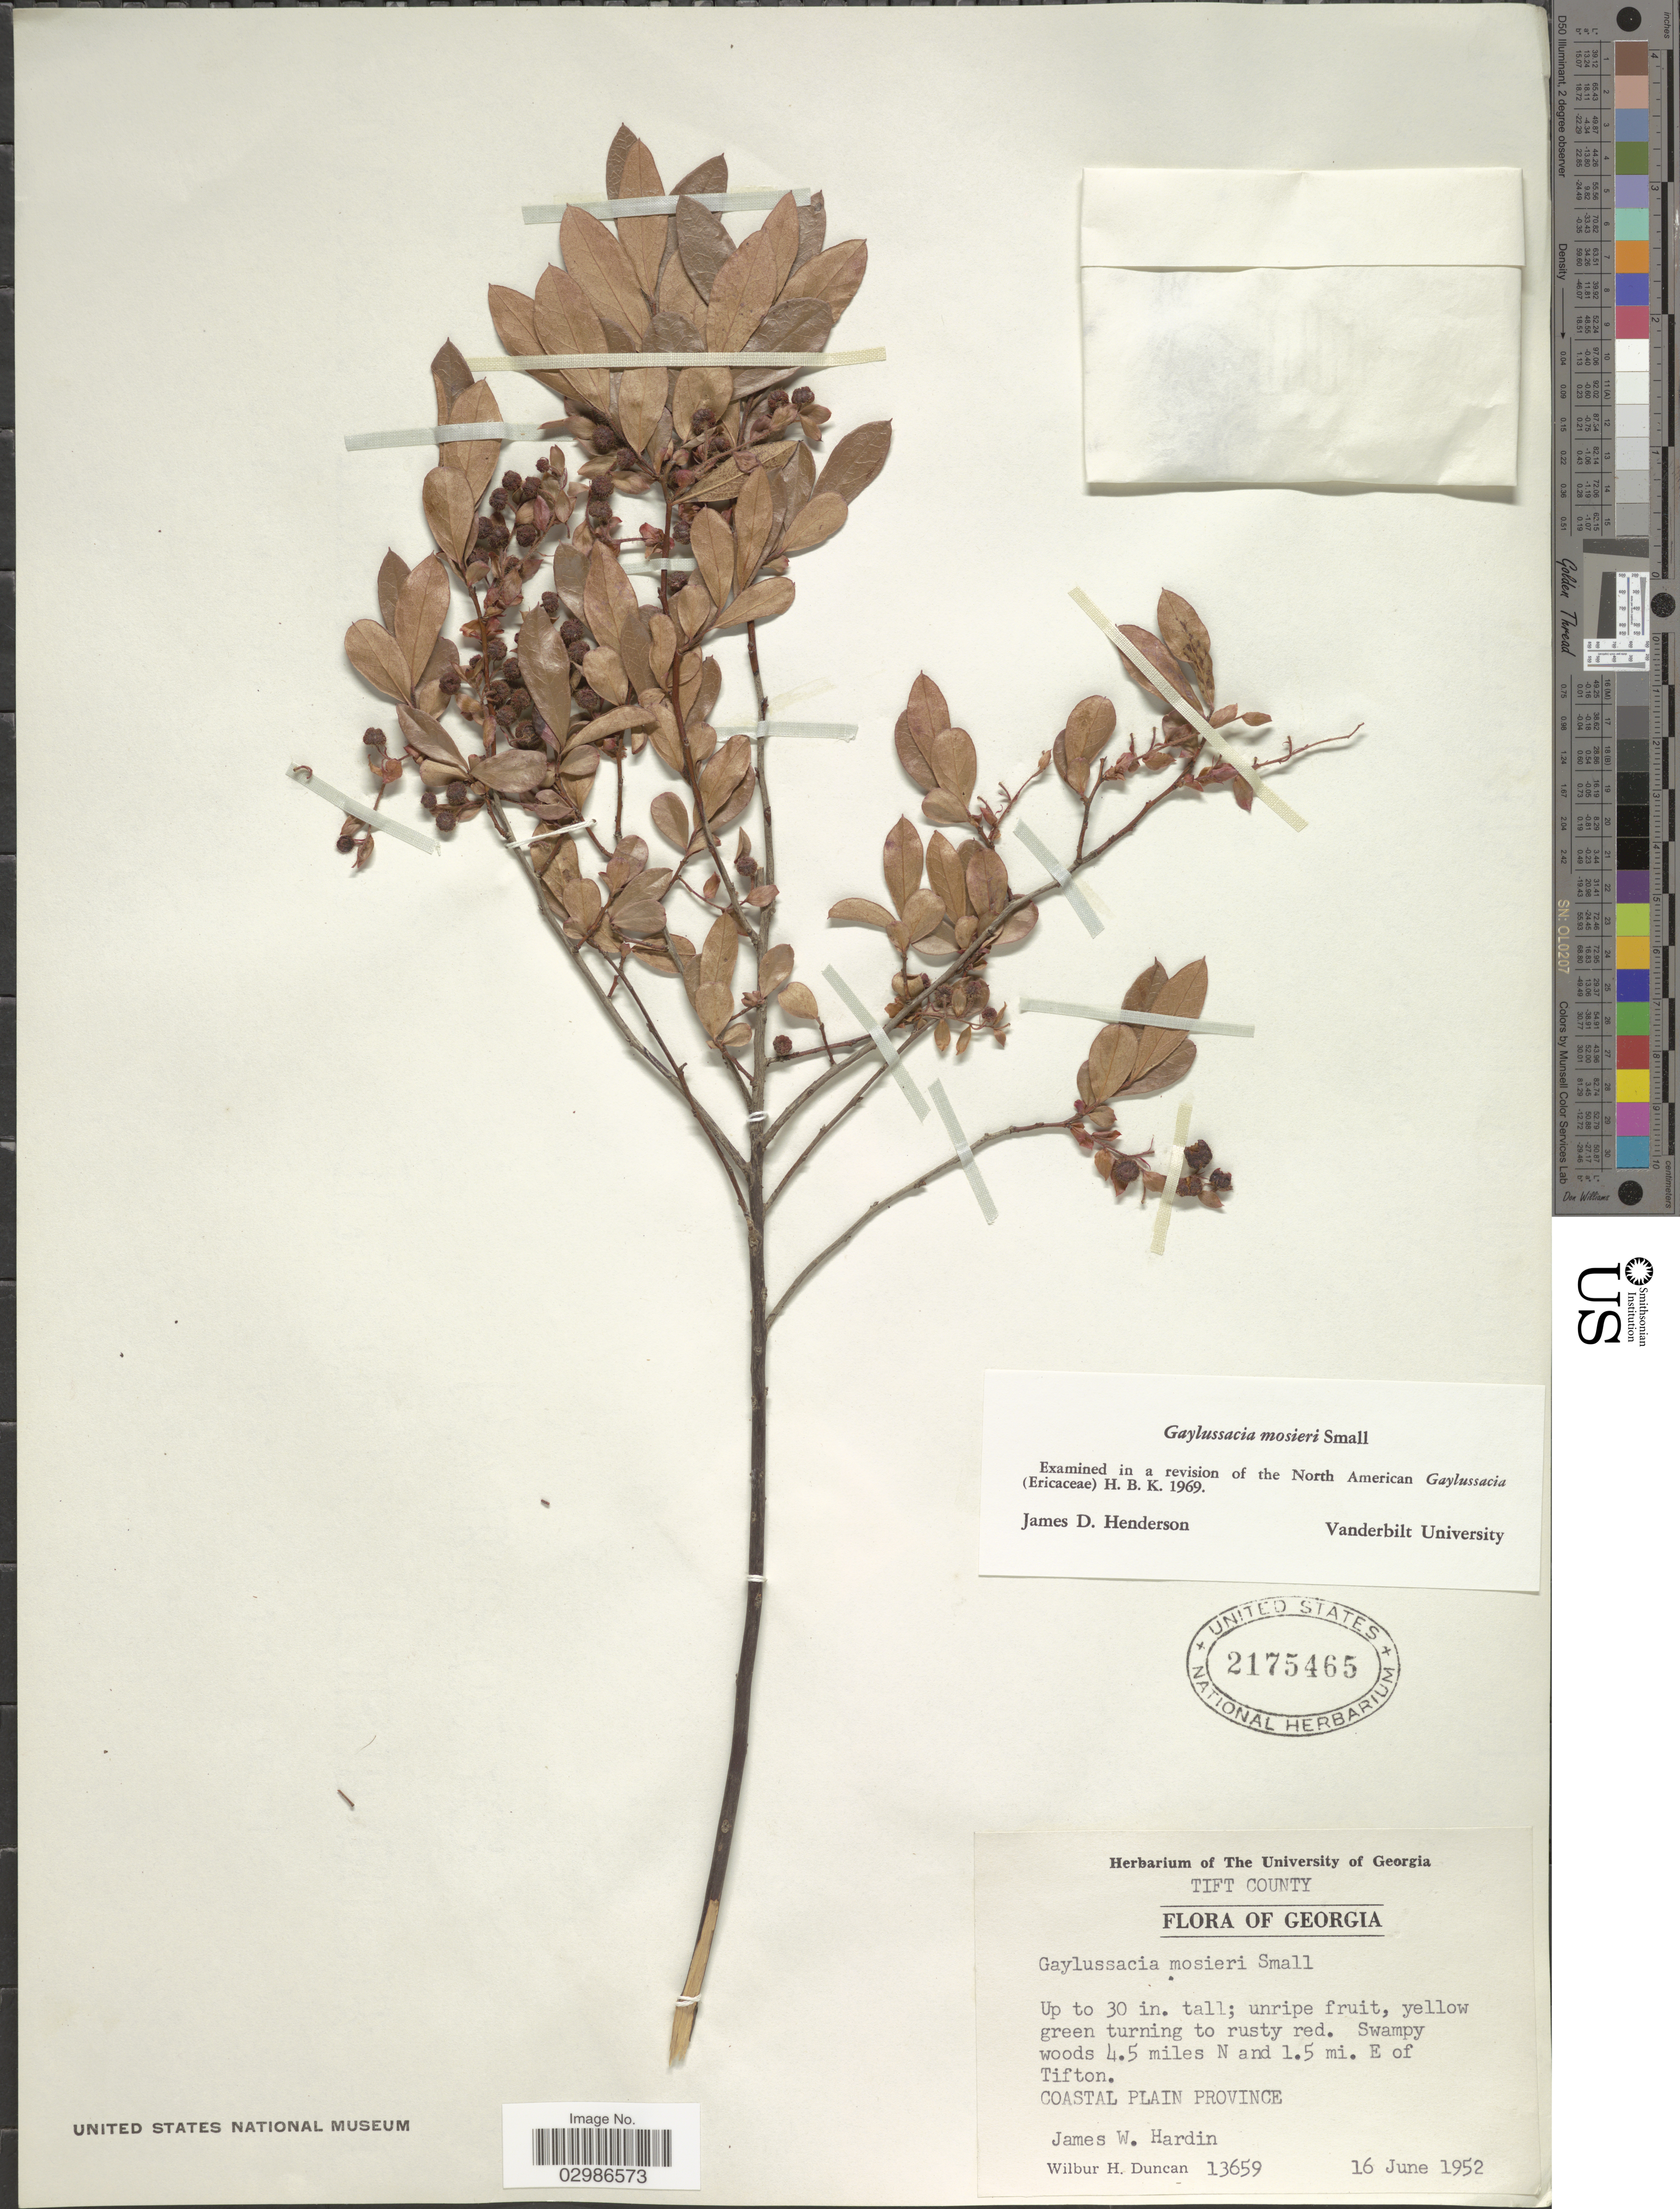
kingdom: Plantae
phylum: Tracheophyta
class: Magnoliopsida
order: Ericales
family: Ericaceae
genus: Gaylussacia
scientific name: Gaylussacia mosieri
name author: Small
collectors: W. H. Duncan & J. W. Hardin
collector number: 13659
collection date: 1952-06-16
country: United States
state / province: Georgia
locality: Tift County. 4.5 miles N and 1.5 mi. E of Tifton. Coastal Plain province.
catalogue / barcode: US 2175465